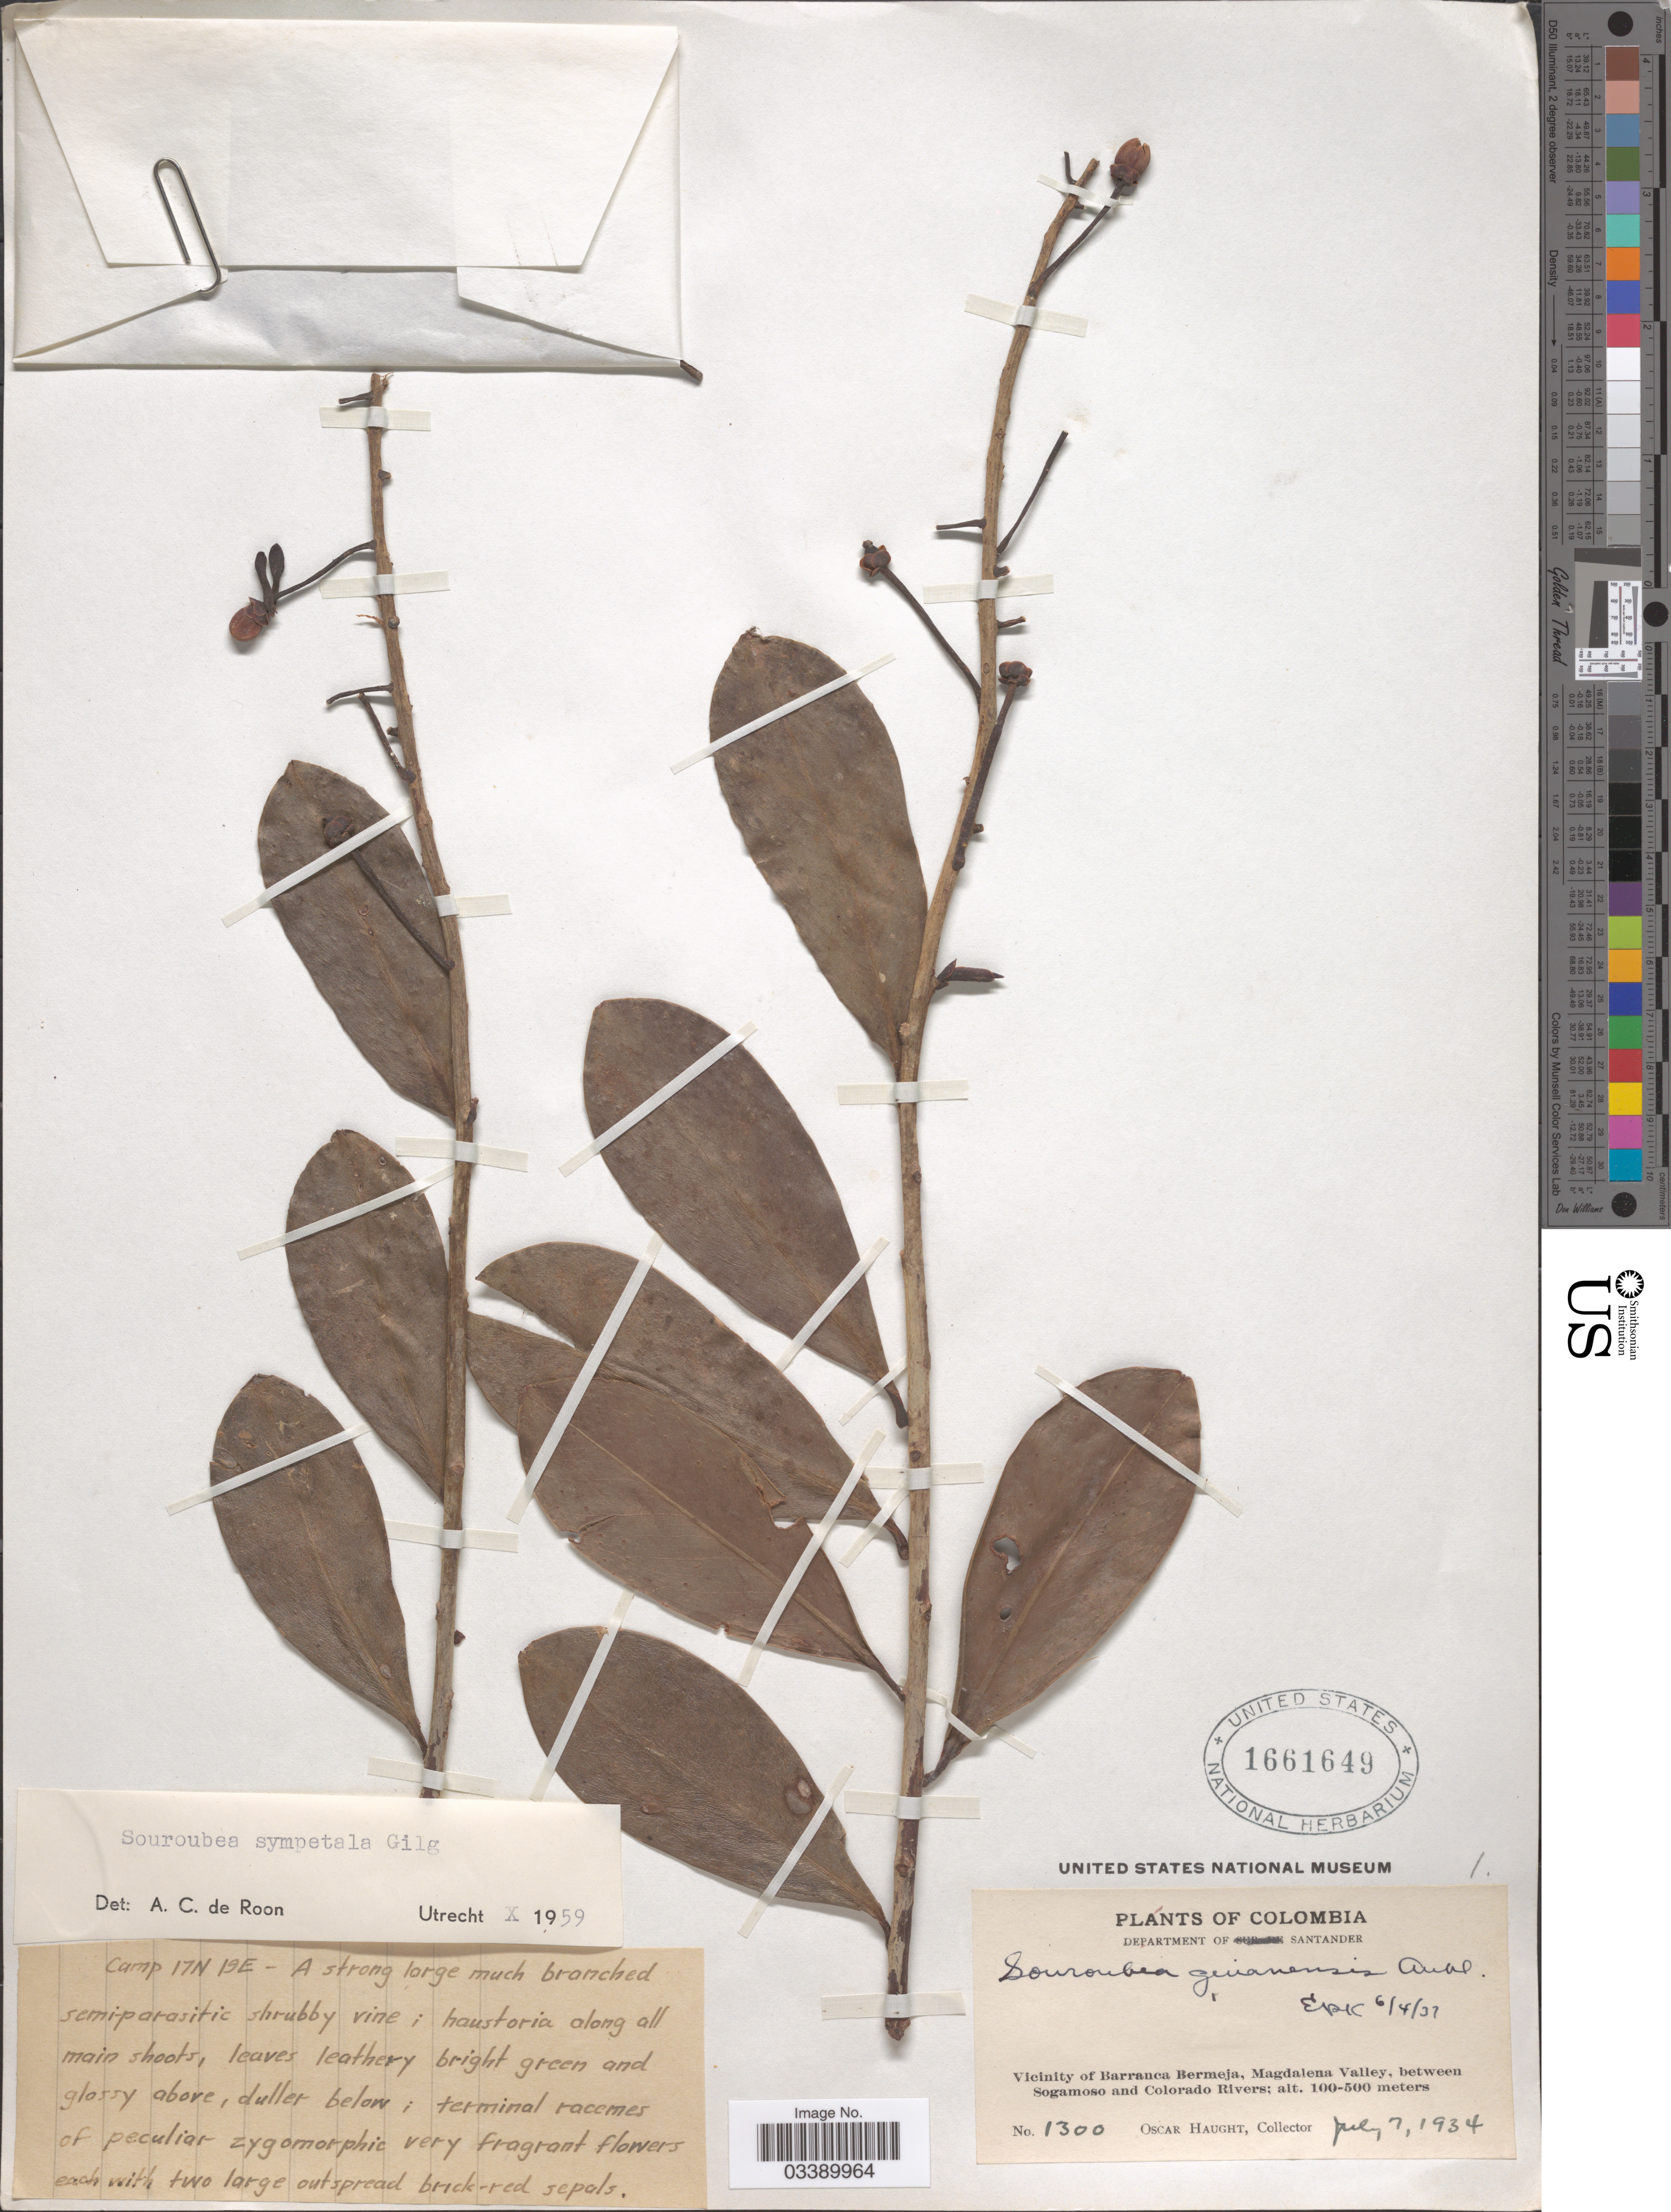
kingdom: Plantae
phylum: Tracheophyta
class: Magnoliopsida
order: Ericales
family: Marcgraviaceae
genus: Souroubea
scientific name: Souroubea sympetala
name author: Gilg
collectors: O. Haught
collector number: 1300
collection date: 1934-07-07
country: Colombia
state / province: Santander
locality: Department of Santander. Vicinity of Barranca Bermeja, Magdalena Valley, between Sogamoso and Colorado Rivers. Camp 17N 19E.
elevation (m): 100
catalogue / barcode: US 1661649